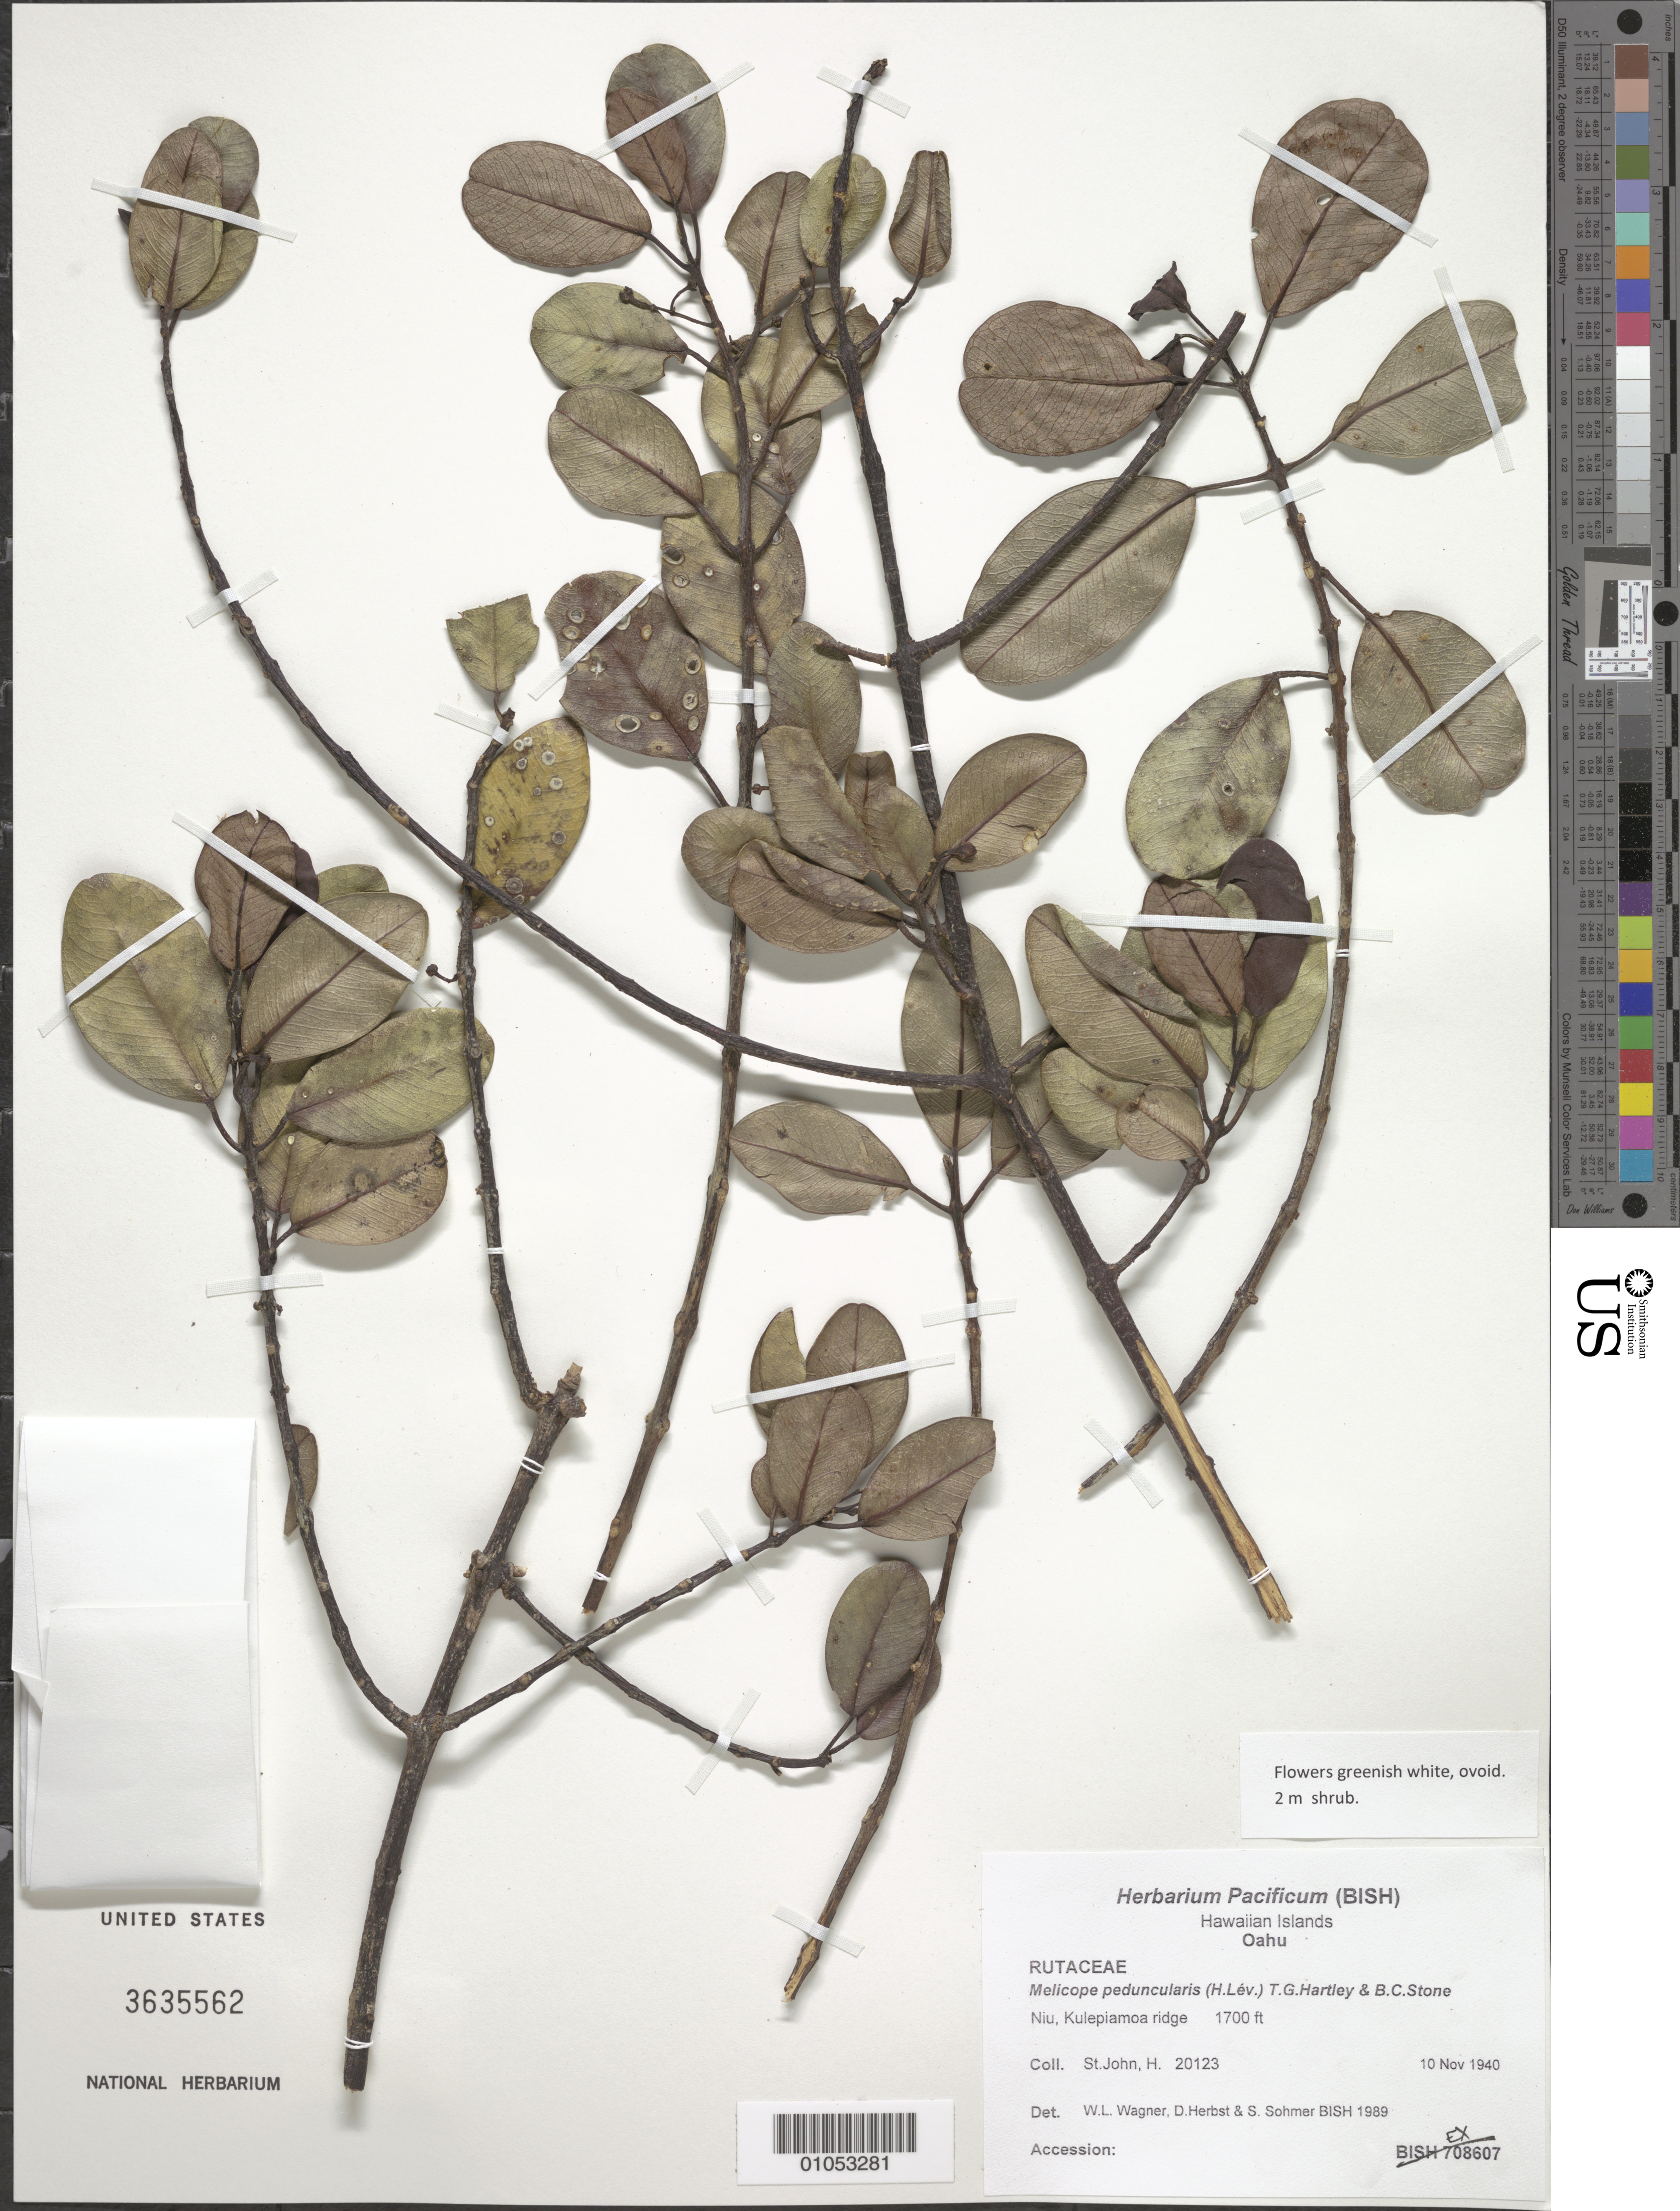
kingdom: Plantae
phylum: Tracheophyta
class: Magnoliopsida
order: Sapindales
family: Rutaceae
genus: Melicope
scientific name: Melicope peduncularis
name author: (H. Lév.) T.G. Hartley & B.C. Stone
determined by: Wagner, W. L.; Herbst, D. R.; Sohmer, S. H.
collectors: H. St. John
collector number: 20123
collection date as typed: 10 Nov 1940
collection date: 1940-11-10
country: United States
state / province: Hawaii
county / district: Honolulu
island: Oahu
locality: Niu, Kulepiamoa Ridge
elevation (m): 518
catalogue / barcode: US 3635562